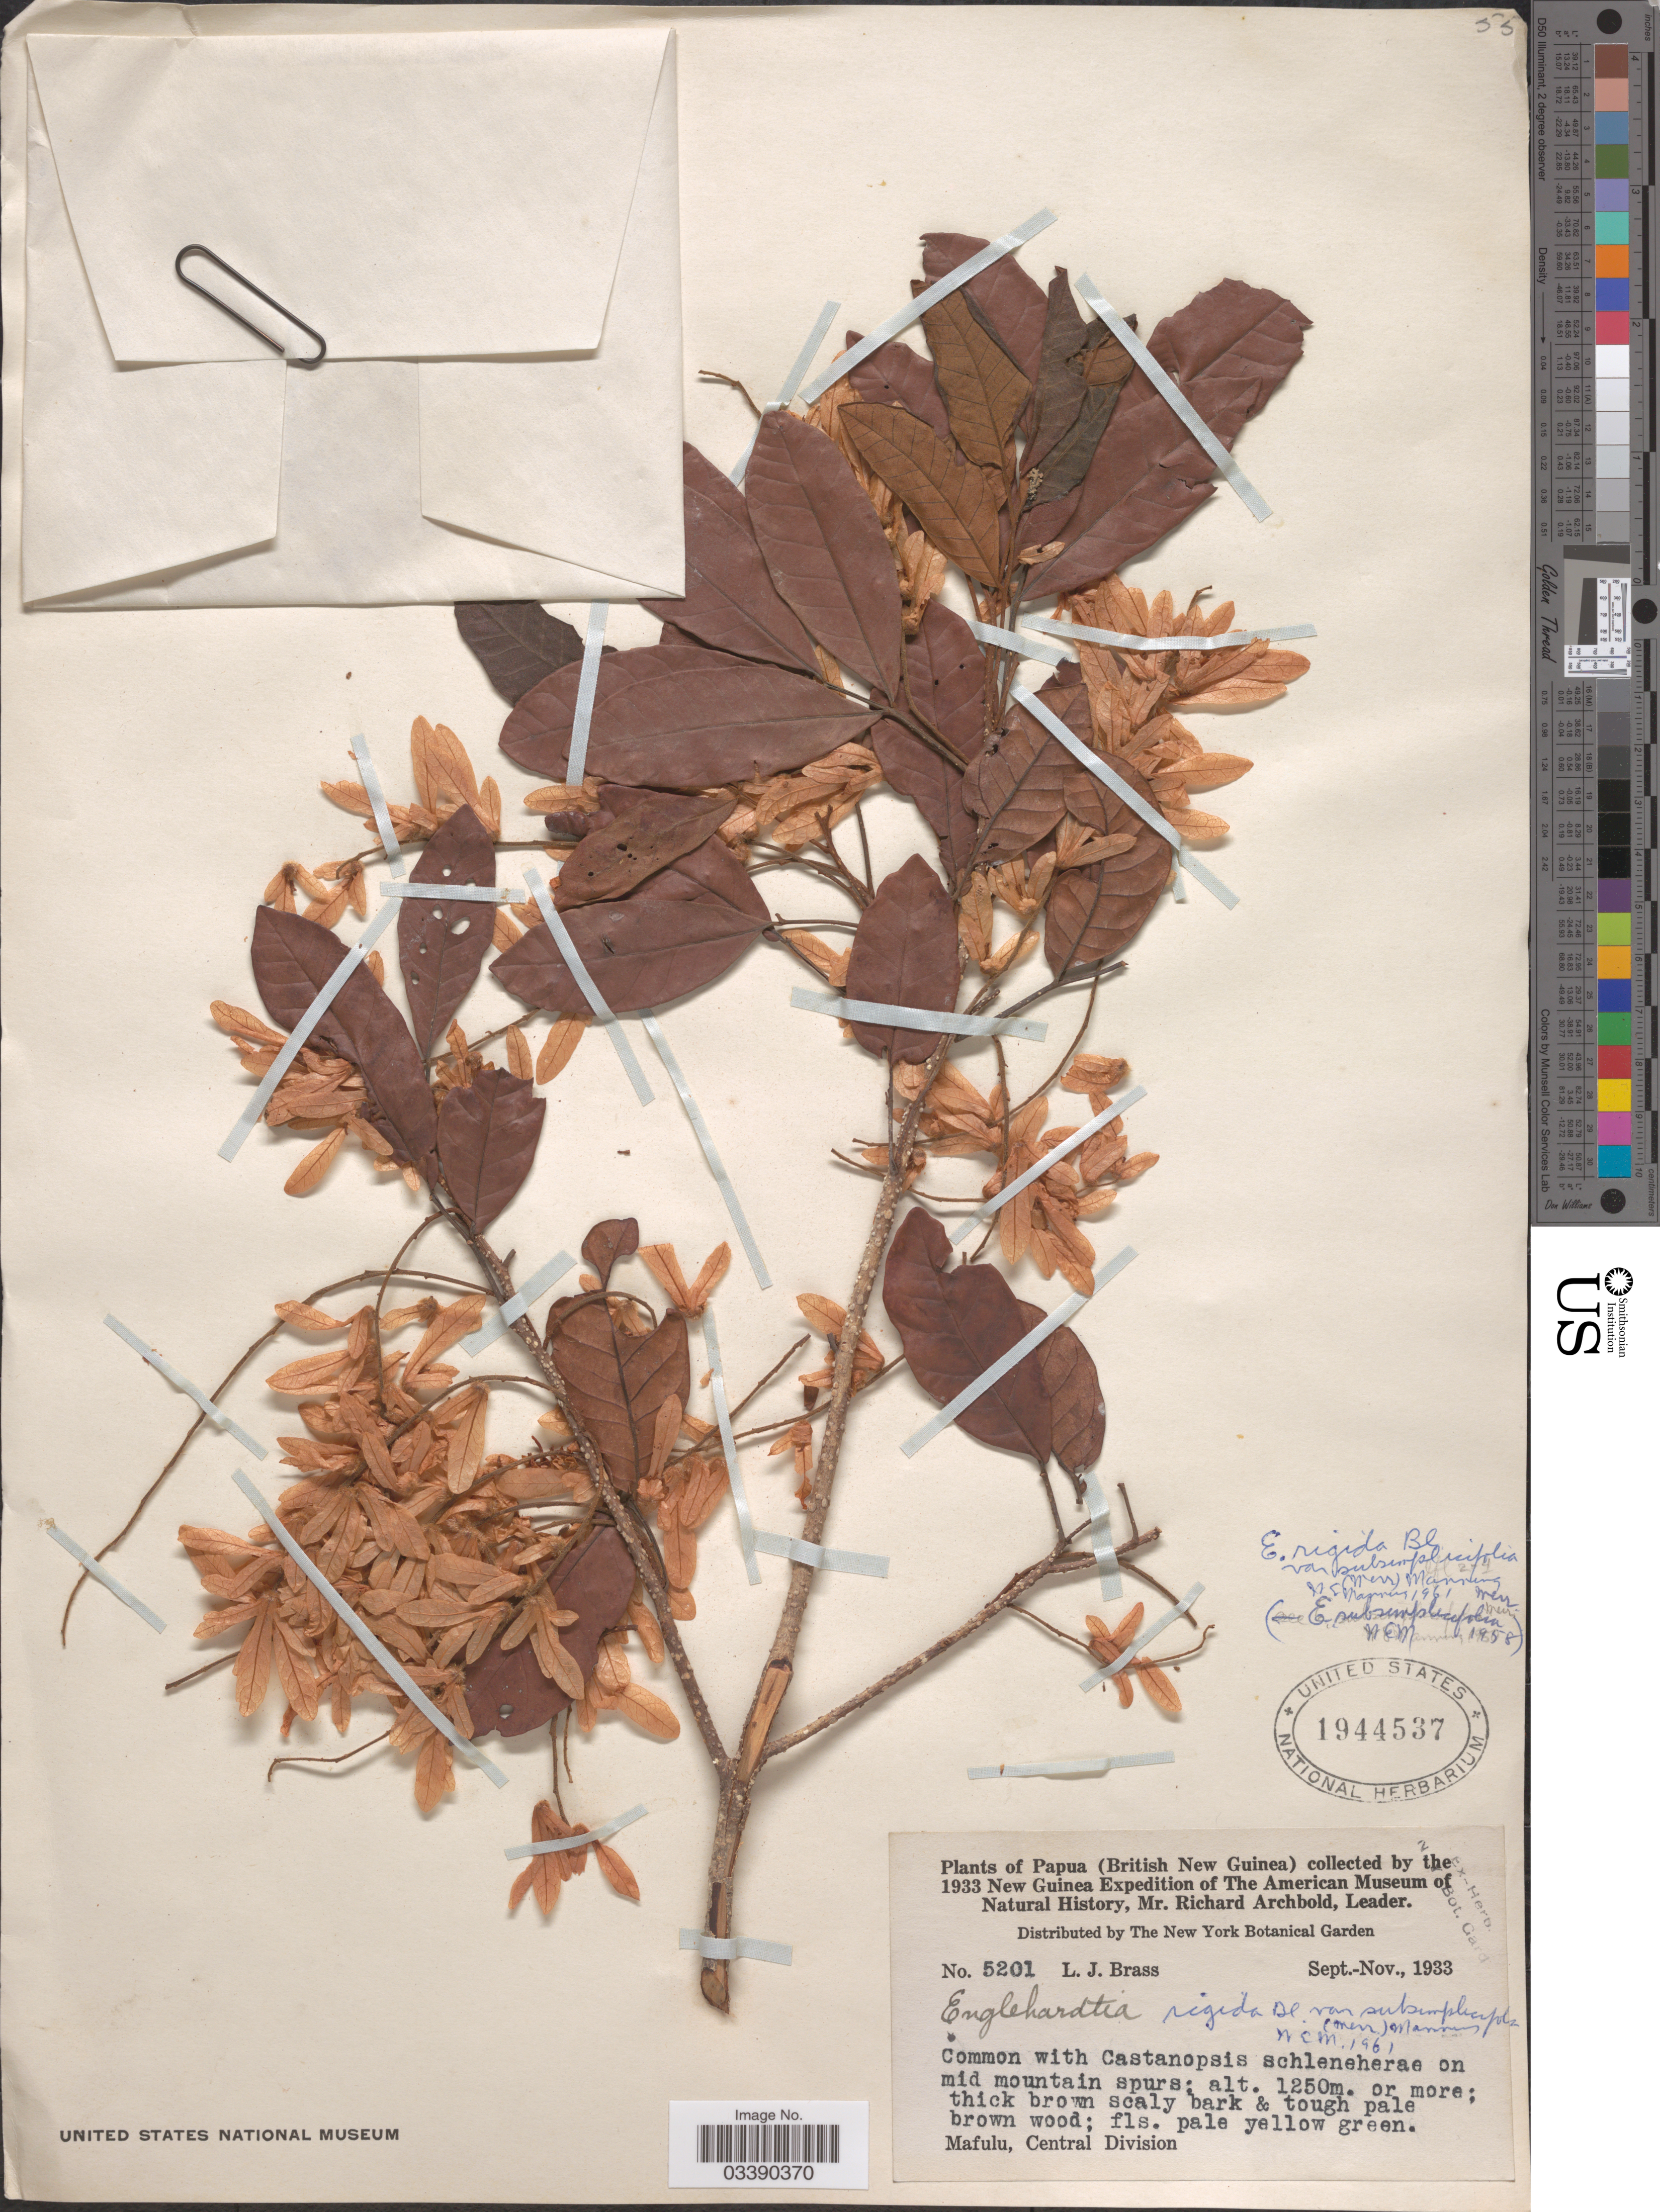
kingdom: Plantae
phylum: Tracheophyta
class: Magnoliopsida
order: Fagales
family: Juglandaceae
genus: Engelhardia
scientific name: Engelhardia rigida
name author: Blume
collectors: L. J. Brass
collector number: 5201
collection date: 1933-09/1933-10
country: Papua New Guinea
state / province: Central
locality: Papua (British New Guinea). Mafulu, Central Division.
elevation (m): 1250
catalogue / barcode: US 1944537